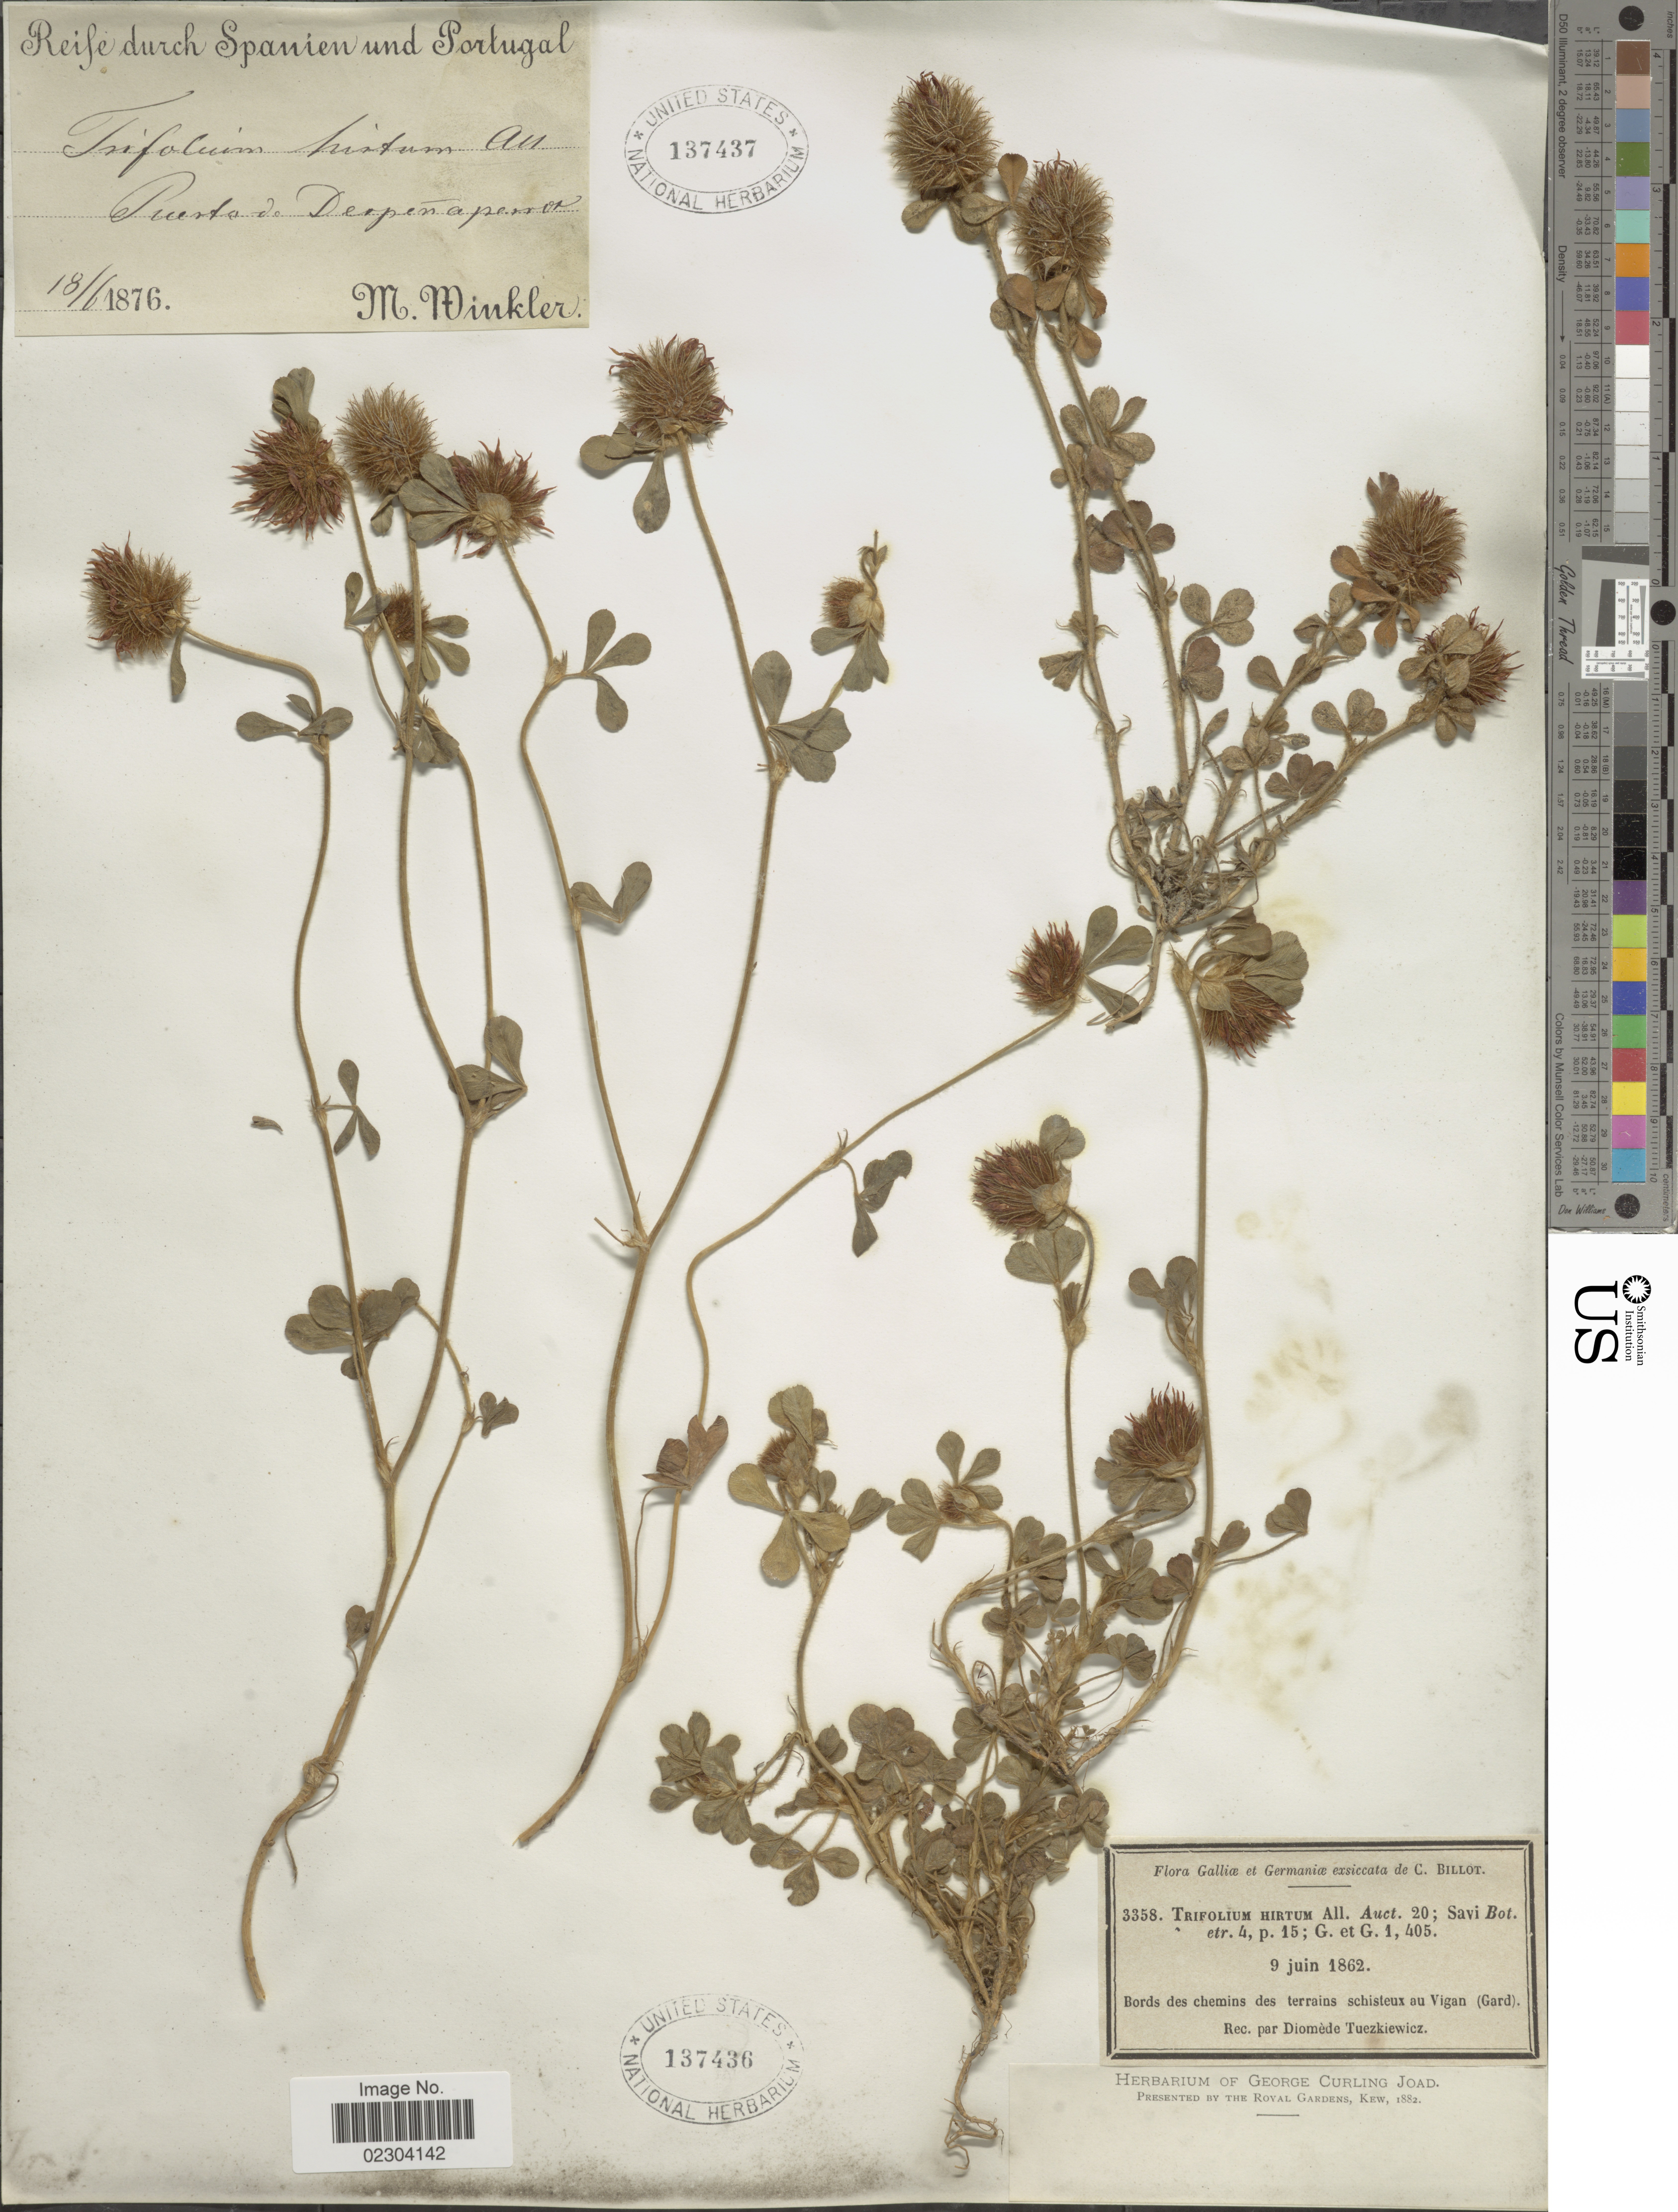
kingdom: Plantae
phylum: Tracheophyta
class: Magnoliopsida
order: Fabales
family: Fabaceae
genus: Trifolium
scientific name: Trifolium hirtum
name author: All.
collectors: M. Winkler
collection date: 1876-06-18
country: France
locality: Puerto de Despeñaperros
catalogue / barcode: US 137437